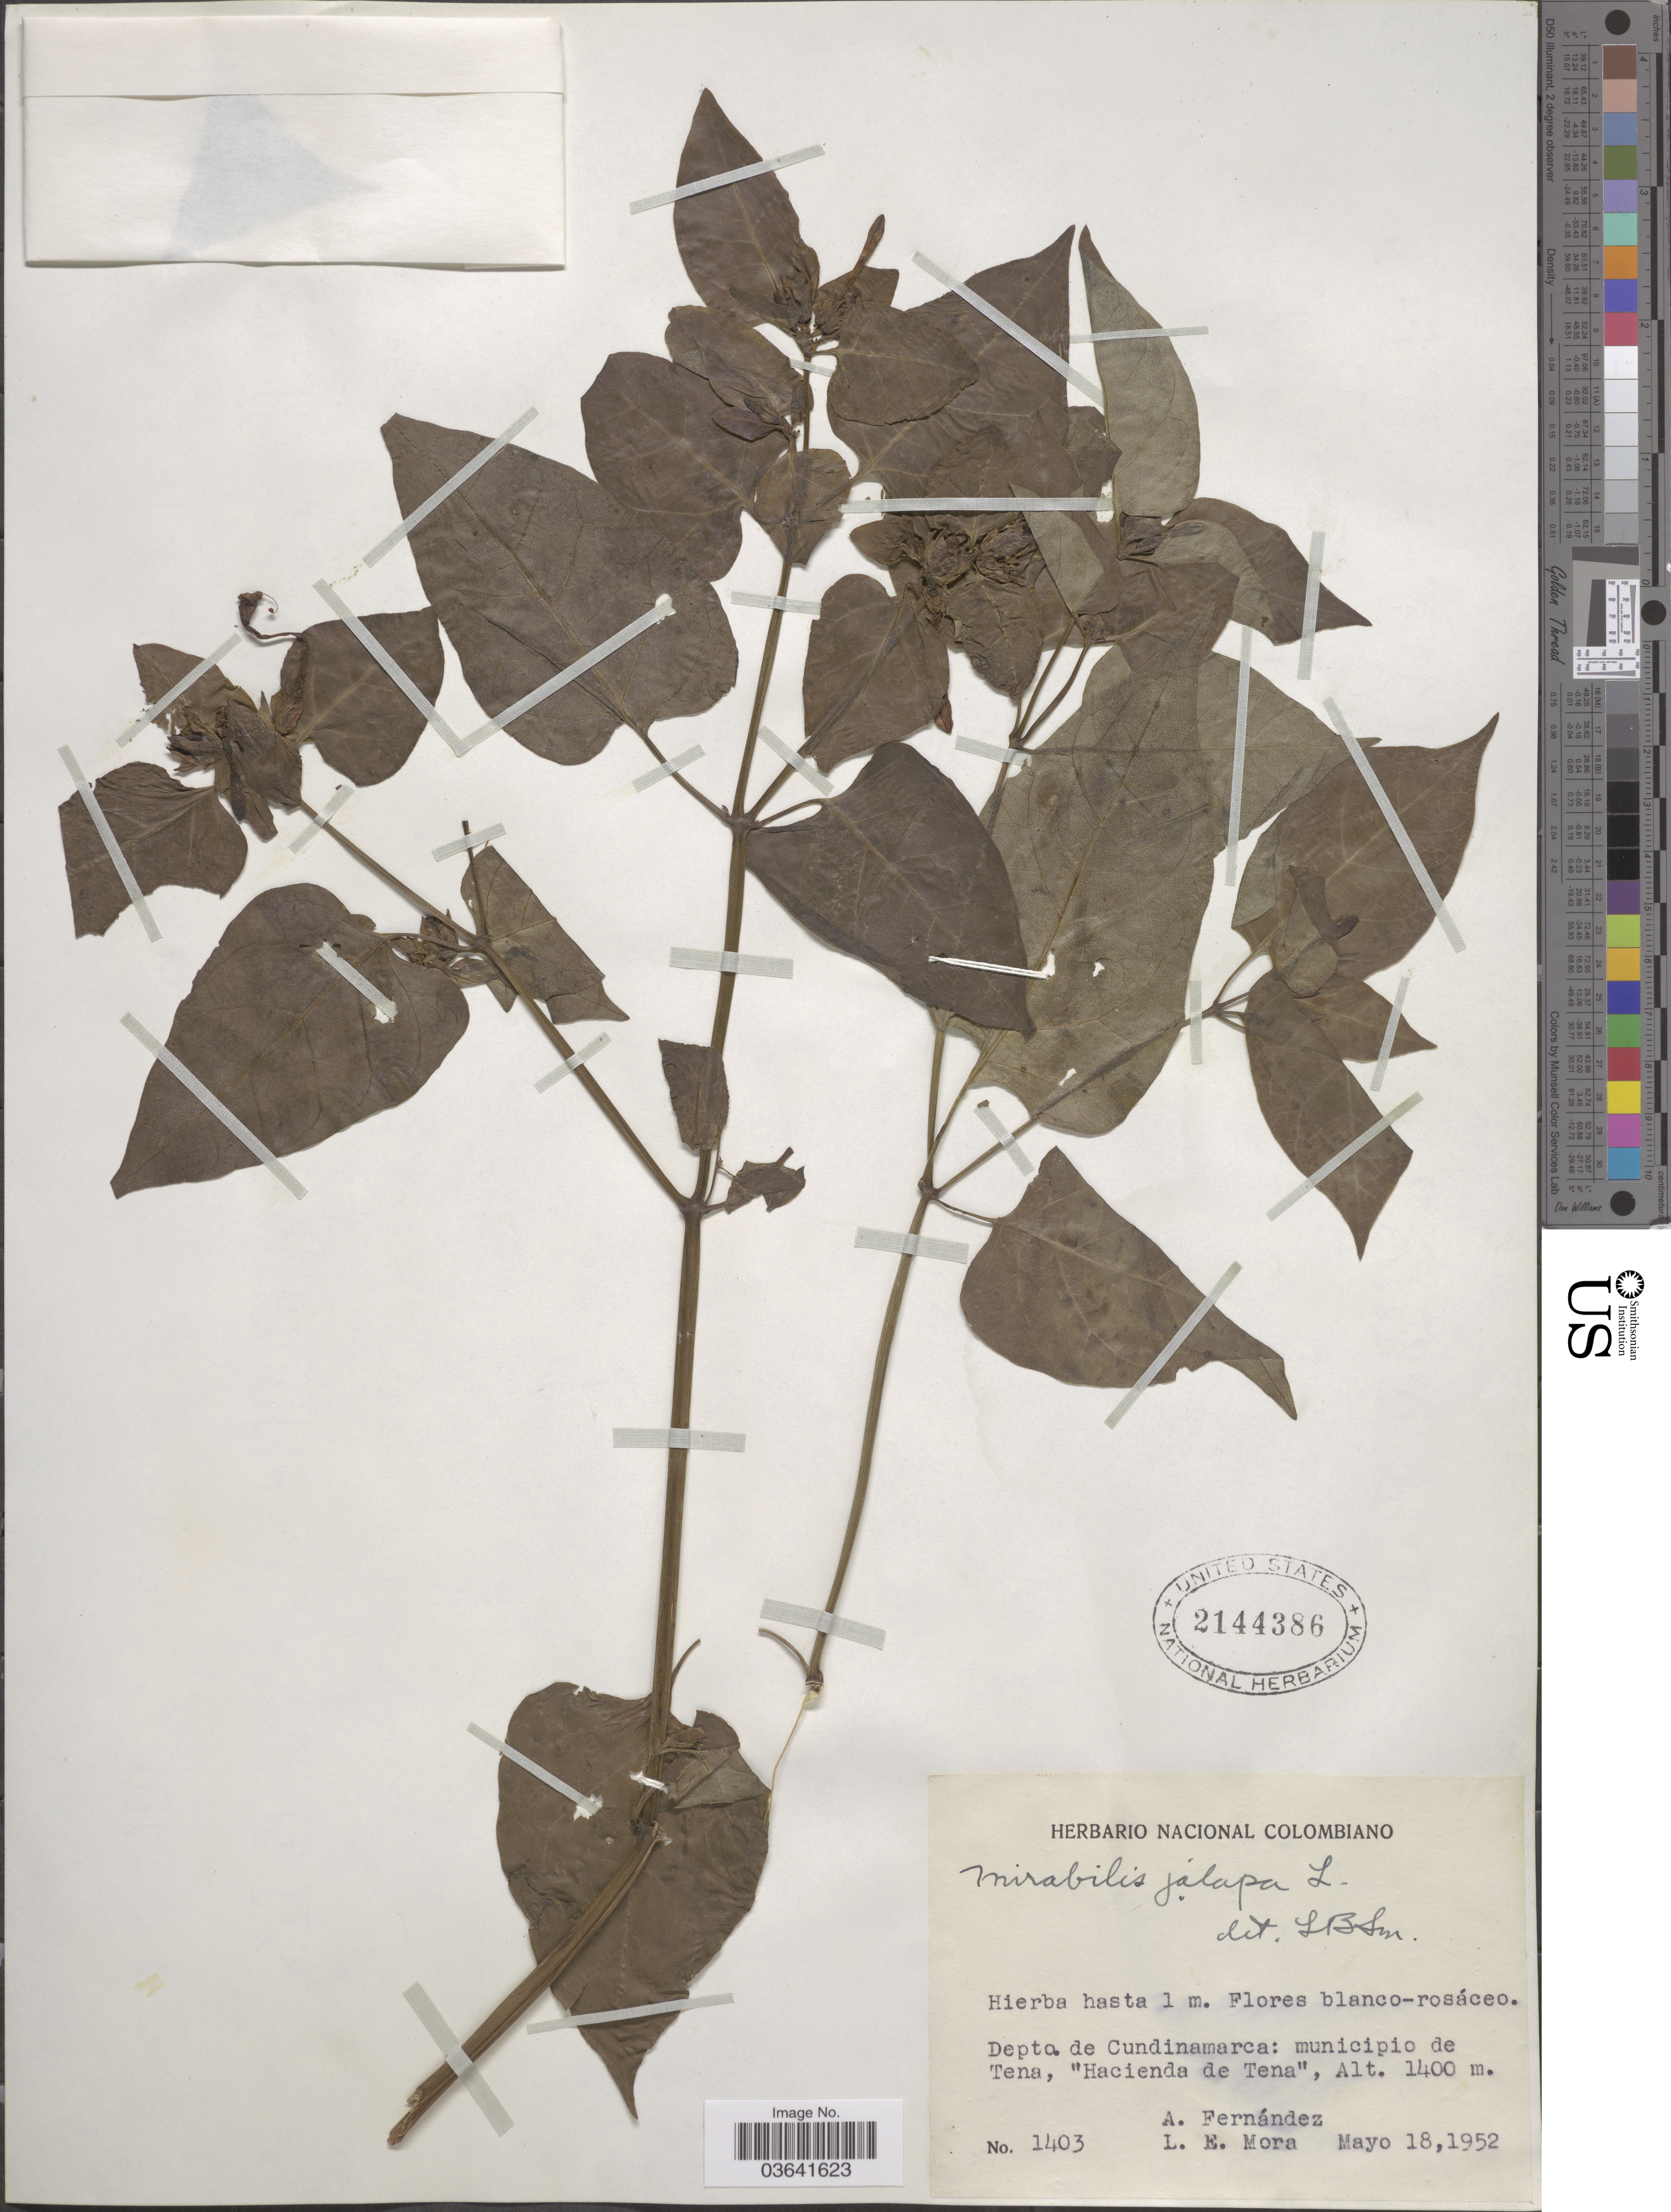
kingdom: Plantae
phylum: Tracheophyta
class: Magnoliopsida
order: Caryophyllales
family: Nyctaginaceae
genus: Mirabilis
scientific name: Mirabilis jalapa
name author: L.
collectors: A. Fernández & L. Mora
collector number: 1403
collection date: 1952-05-18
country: Colombia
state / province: Cundinamarca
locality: Depto. de Cundinamarca: municipio de Tena, "Hacienda de Tena".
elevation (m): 1400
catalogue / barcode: US 2144386